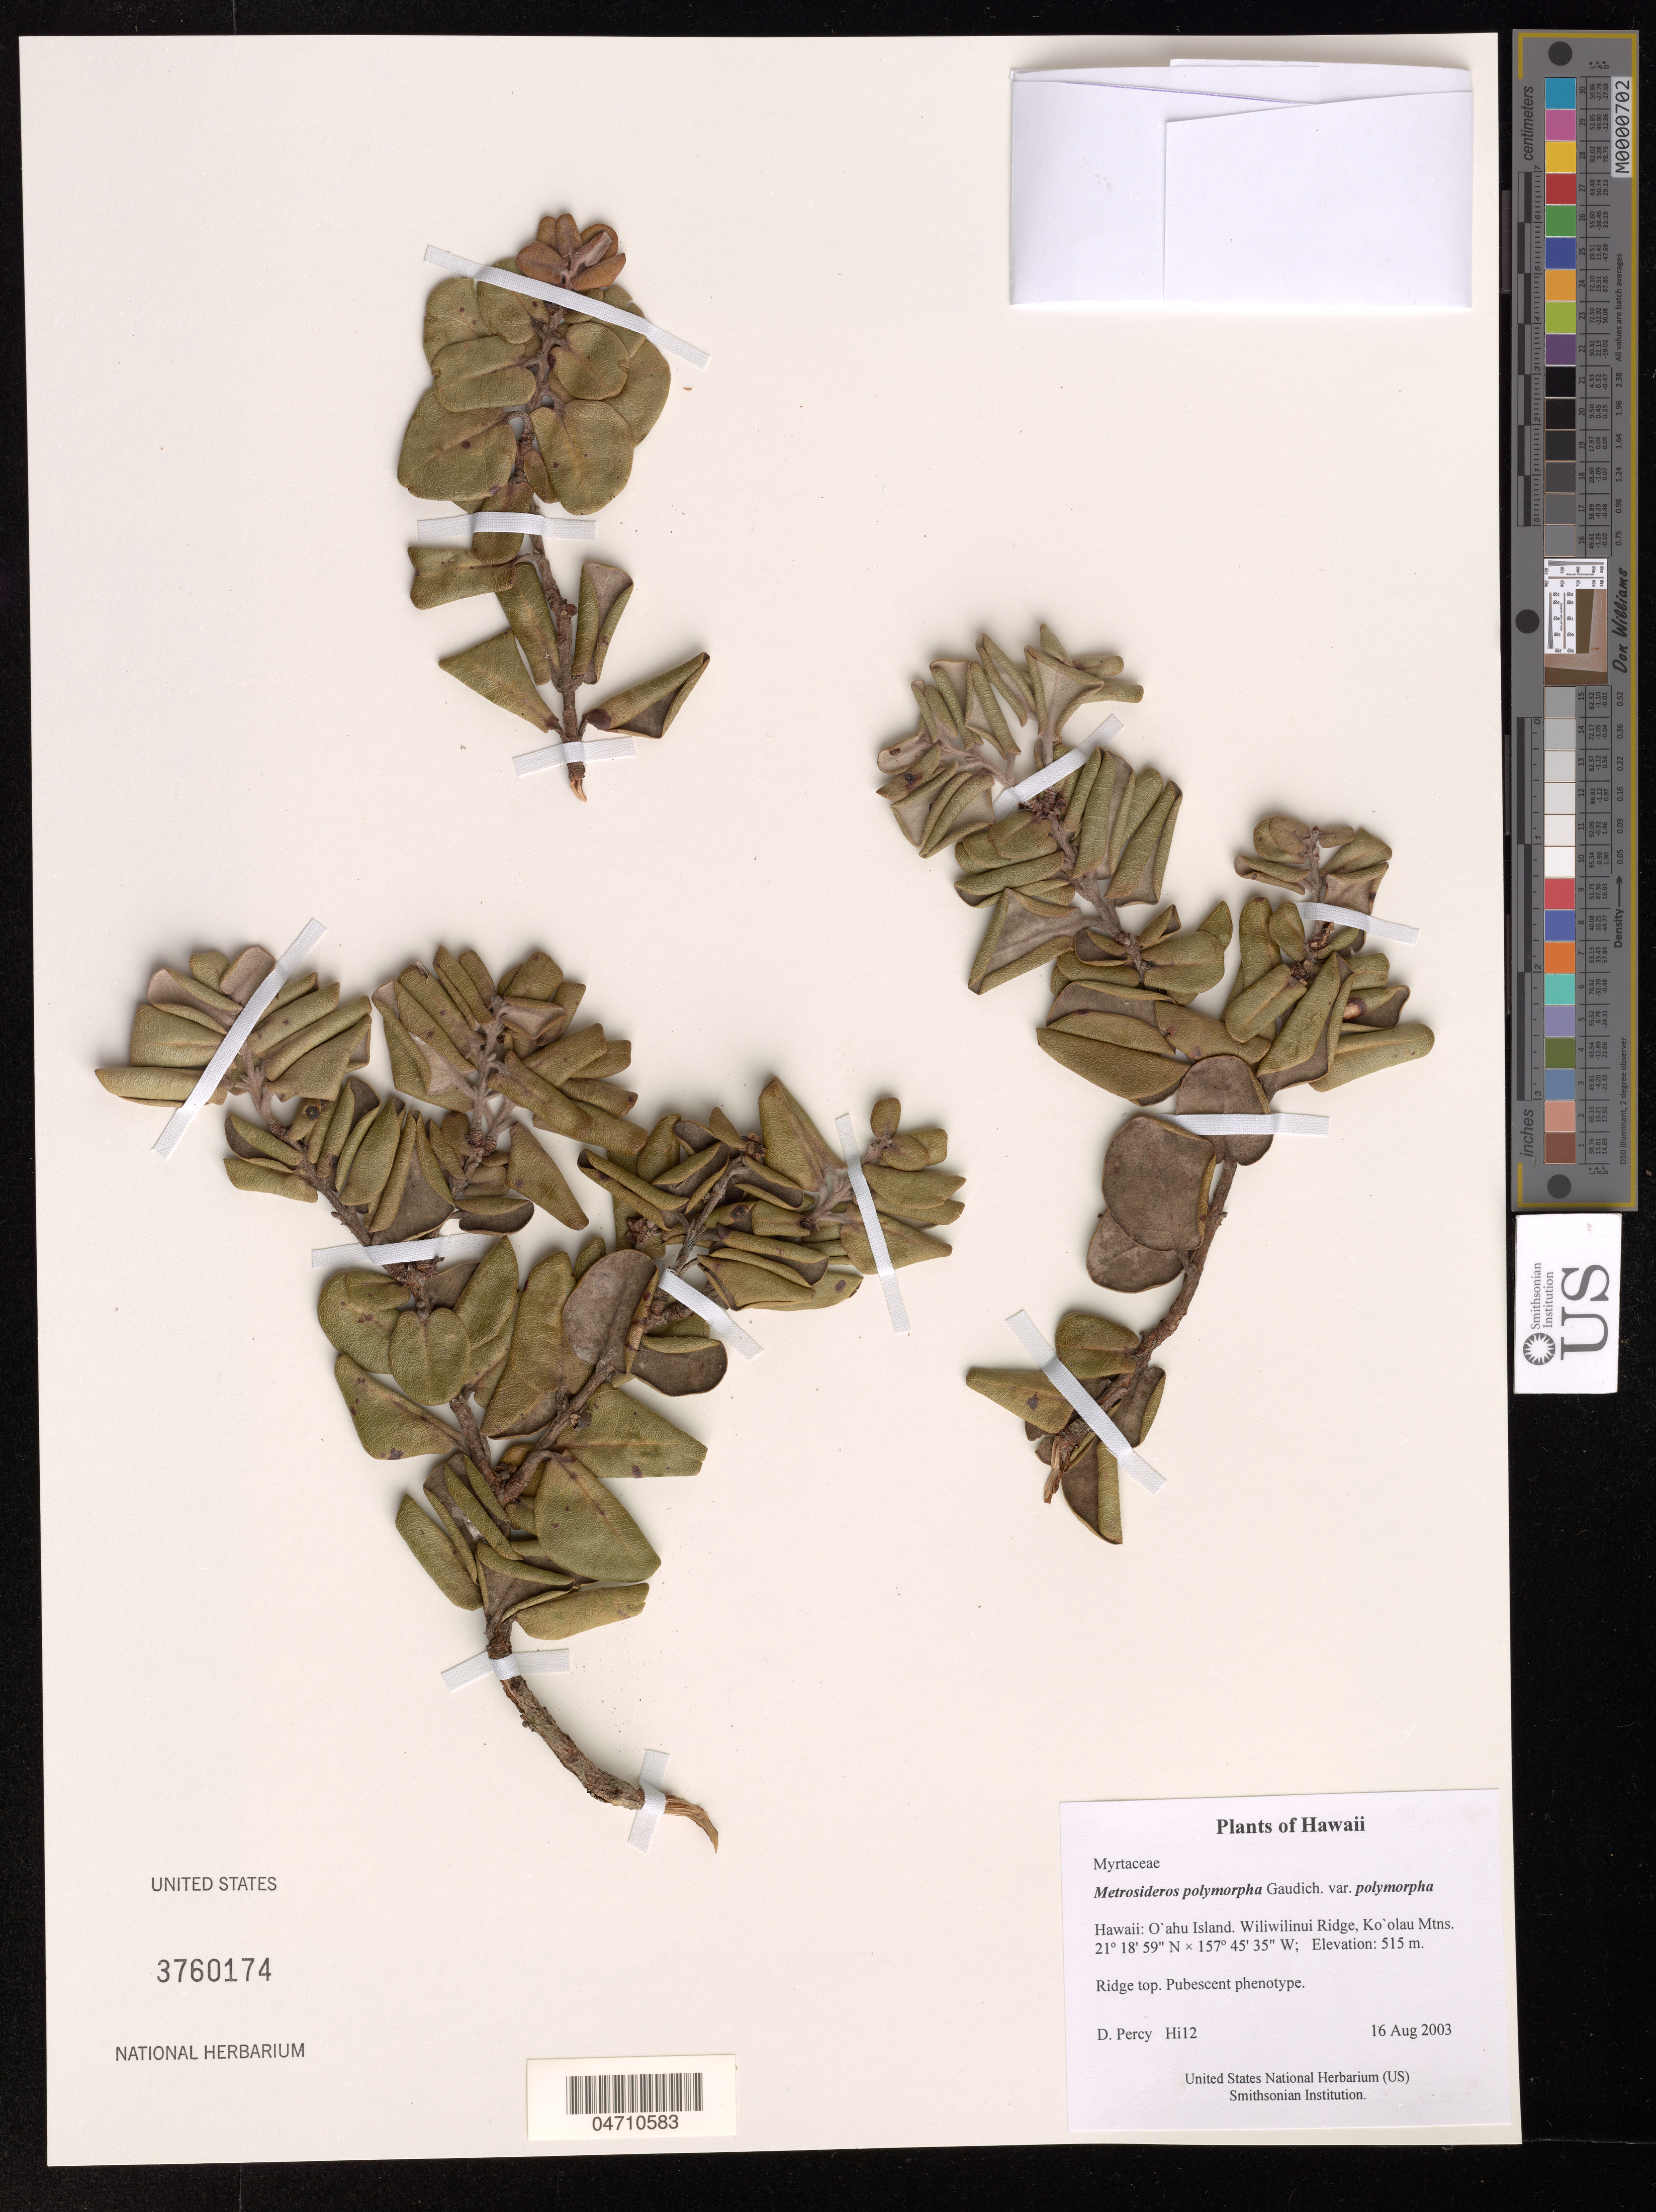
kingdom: Plantae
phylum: Tracheophyta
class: Magnoliopsida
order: Myrtales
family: Myrtaceae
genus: Metrosideros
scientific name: Metrosideros polymorpha var. polymorpha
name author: Gaudich.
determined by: Percy, D. M.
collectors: D. Percy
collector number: Hi12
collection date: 2003-08-16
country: United States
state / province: Hawaii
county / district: Honolulu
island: Oahu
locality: Wiliwilinui Ridge, Ko'olau Mtns.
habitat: Ridge top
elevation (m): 515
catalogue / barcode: US 3760174